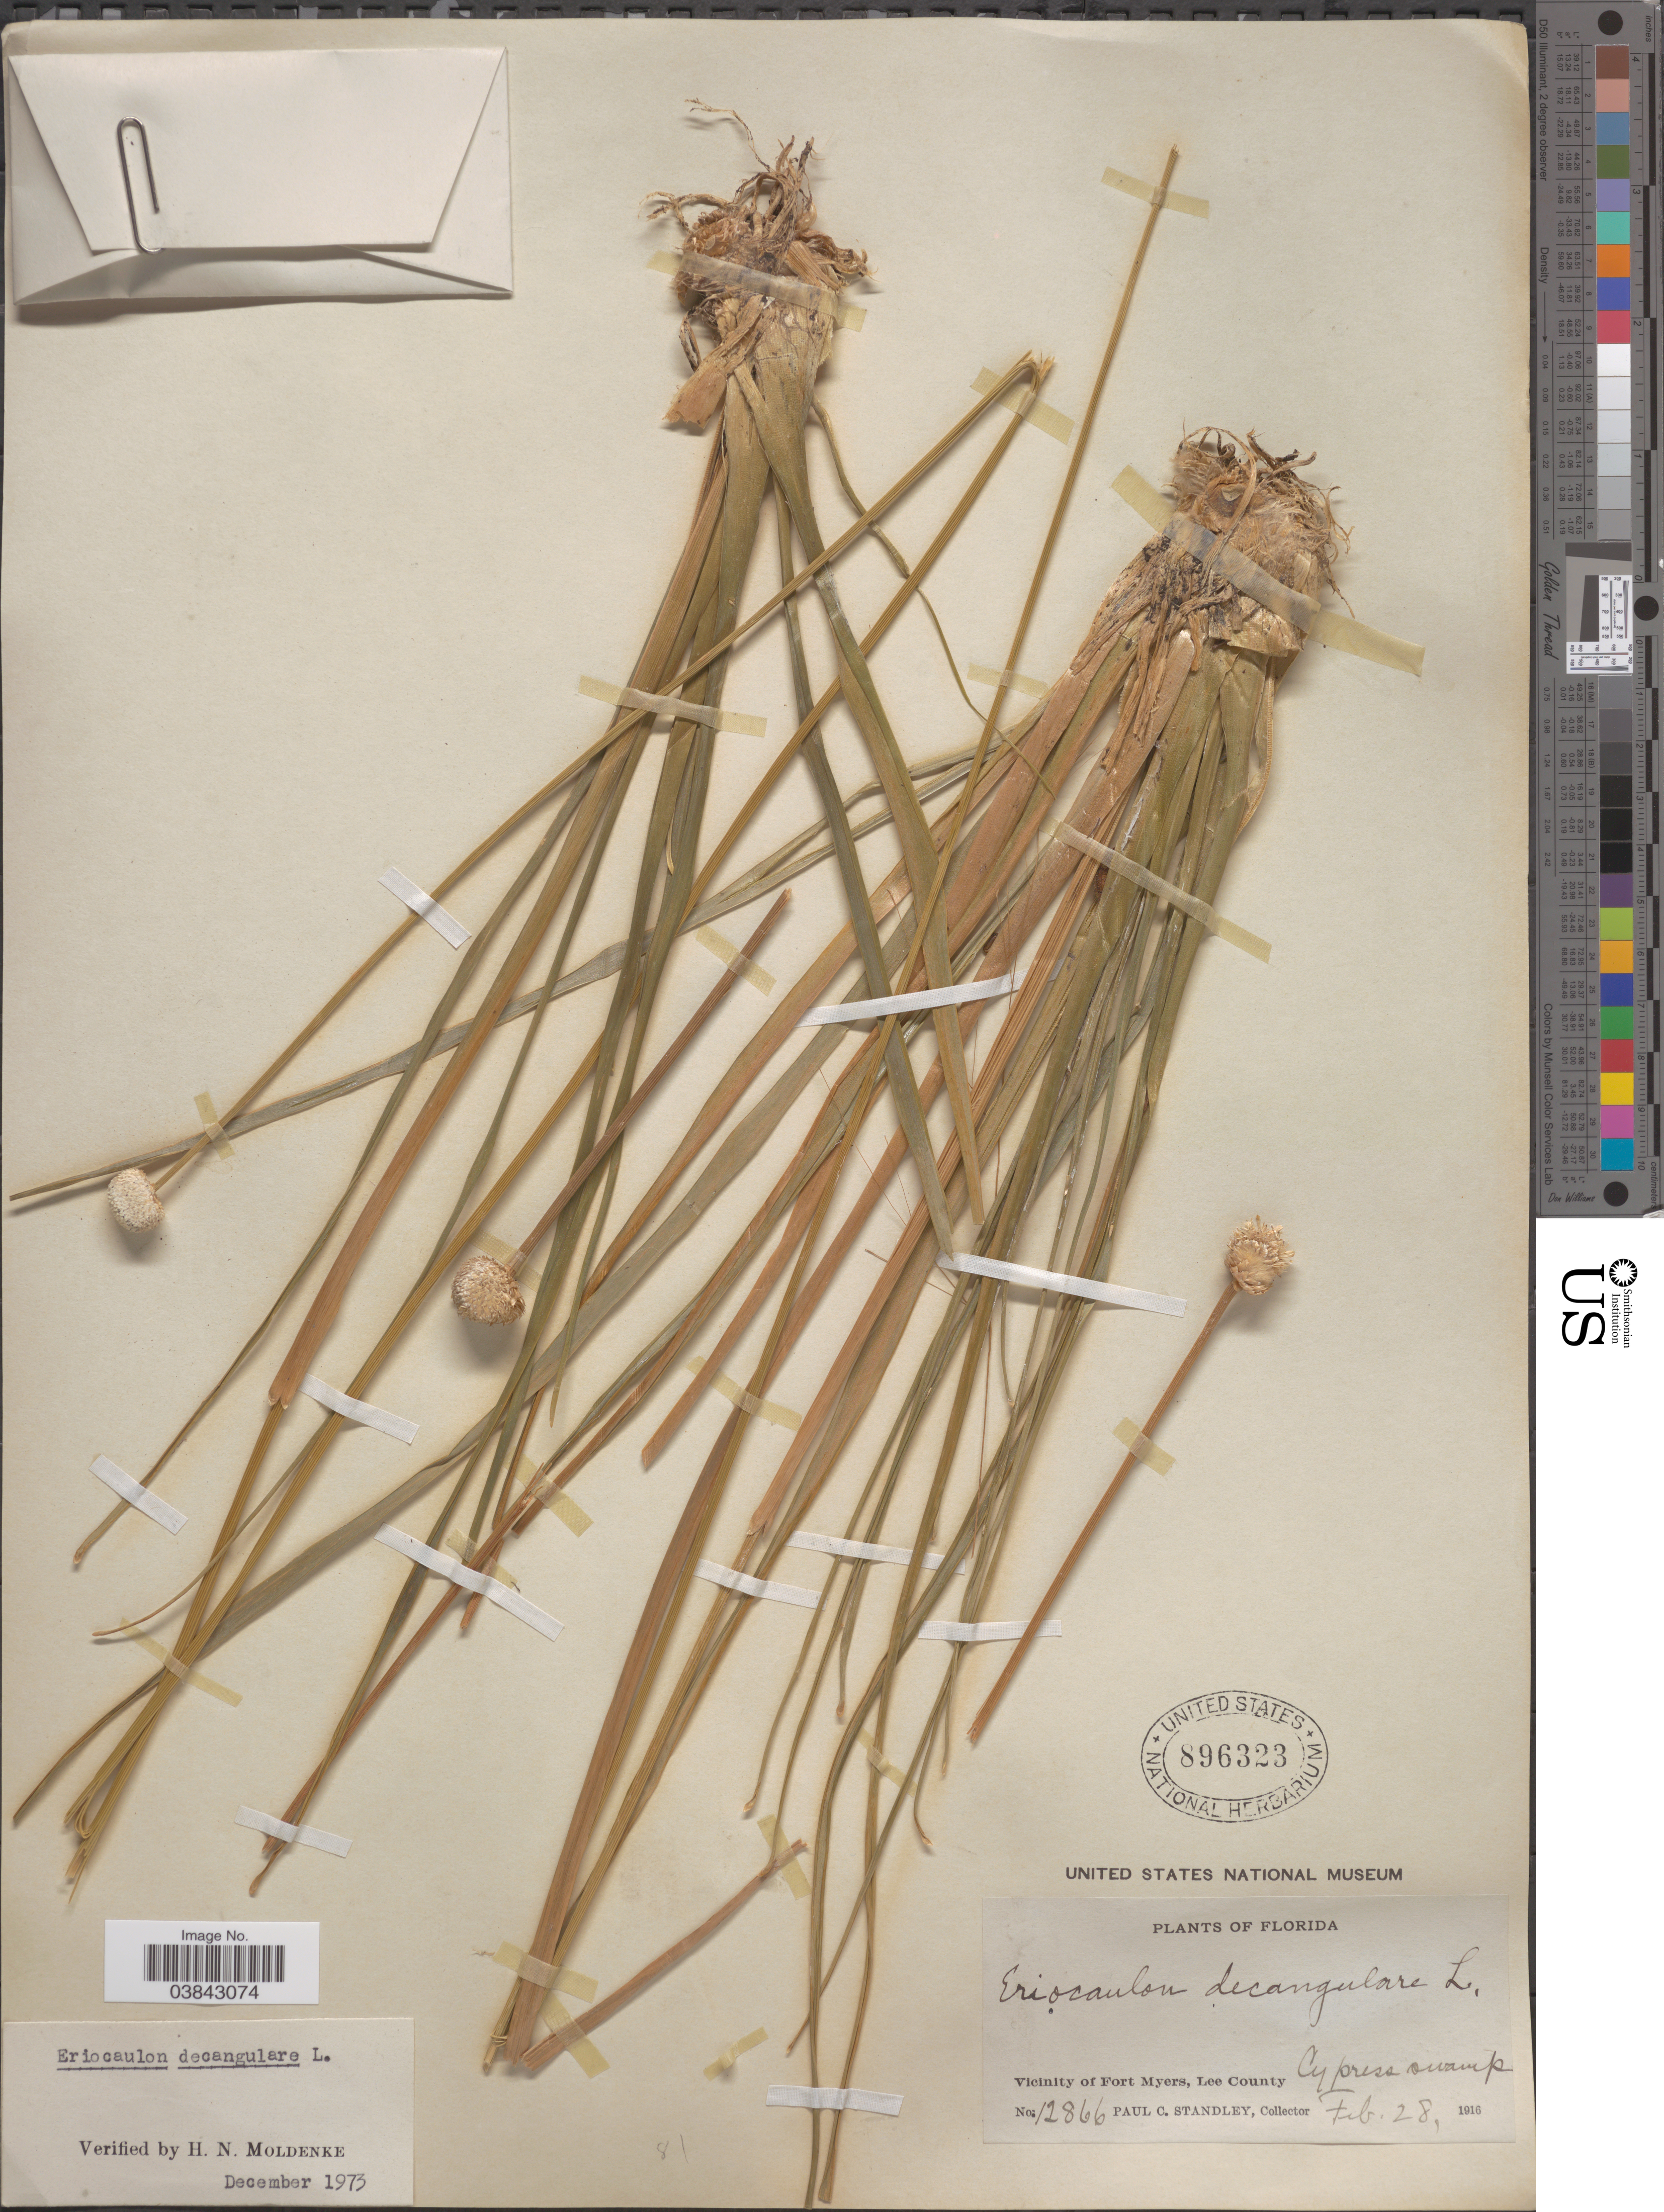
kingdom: Plantae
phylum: Tracheophyta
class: Liliopsida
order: Poales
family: Eriocaulaceae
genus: Eriocaulon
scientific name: Eriocaulon decangulare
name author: L.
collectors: P. C. Standley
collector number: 12866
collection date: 1916-02-28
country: United States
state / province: Florida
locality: Vicinity of Fort Myers, Lee County. Cypress swamp.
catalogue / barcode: US 896323